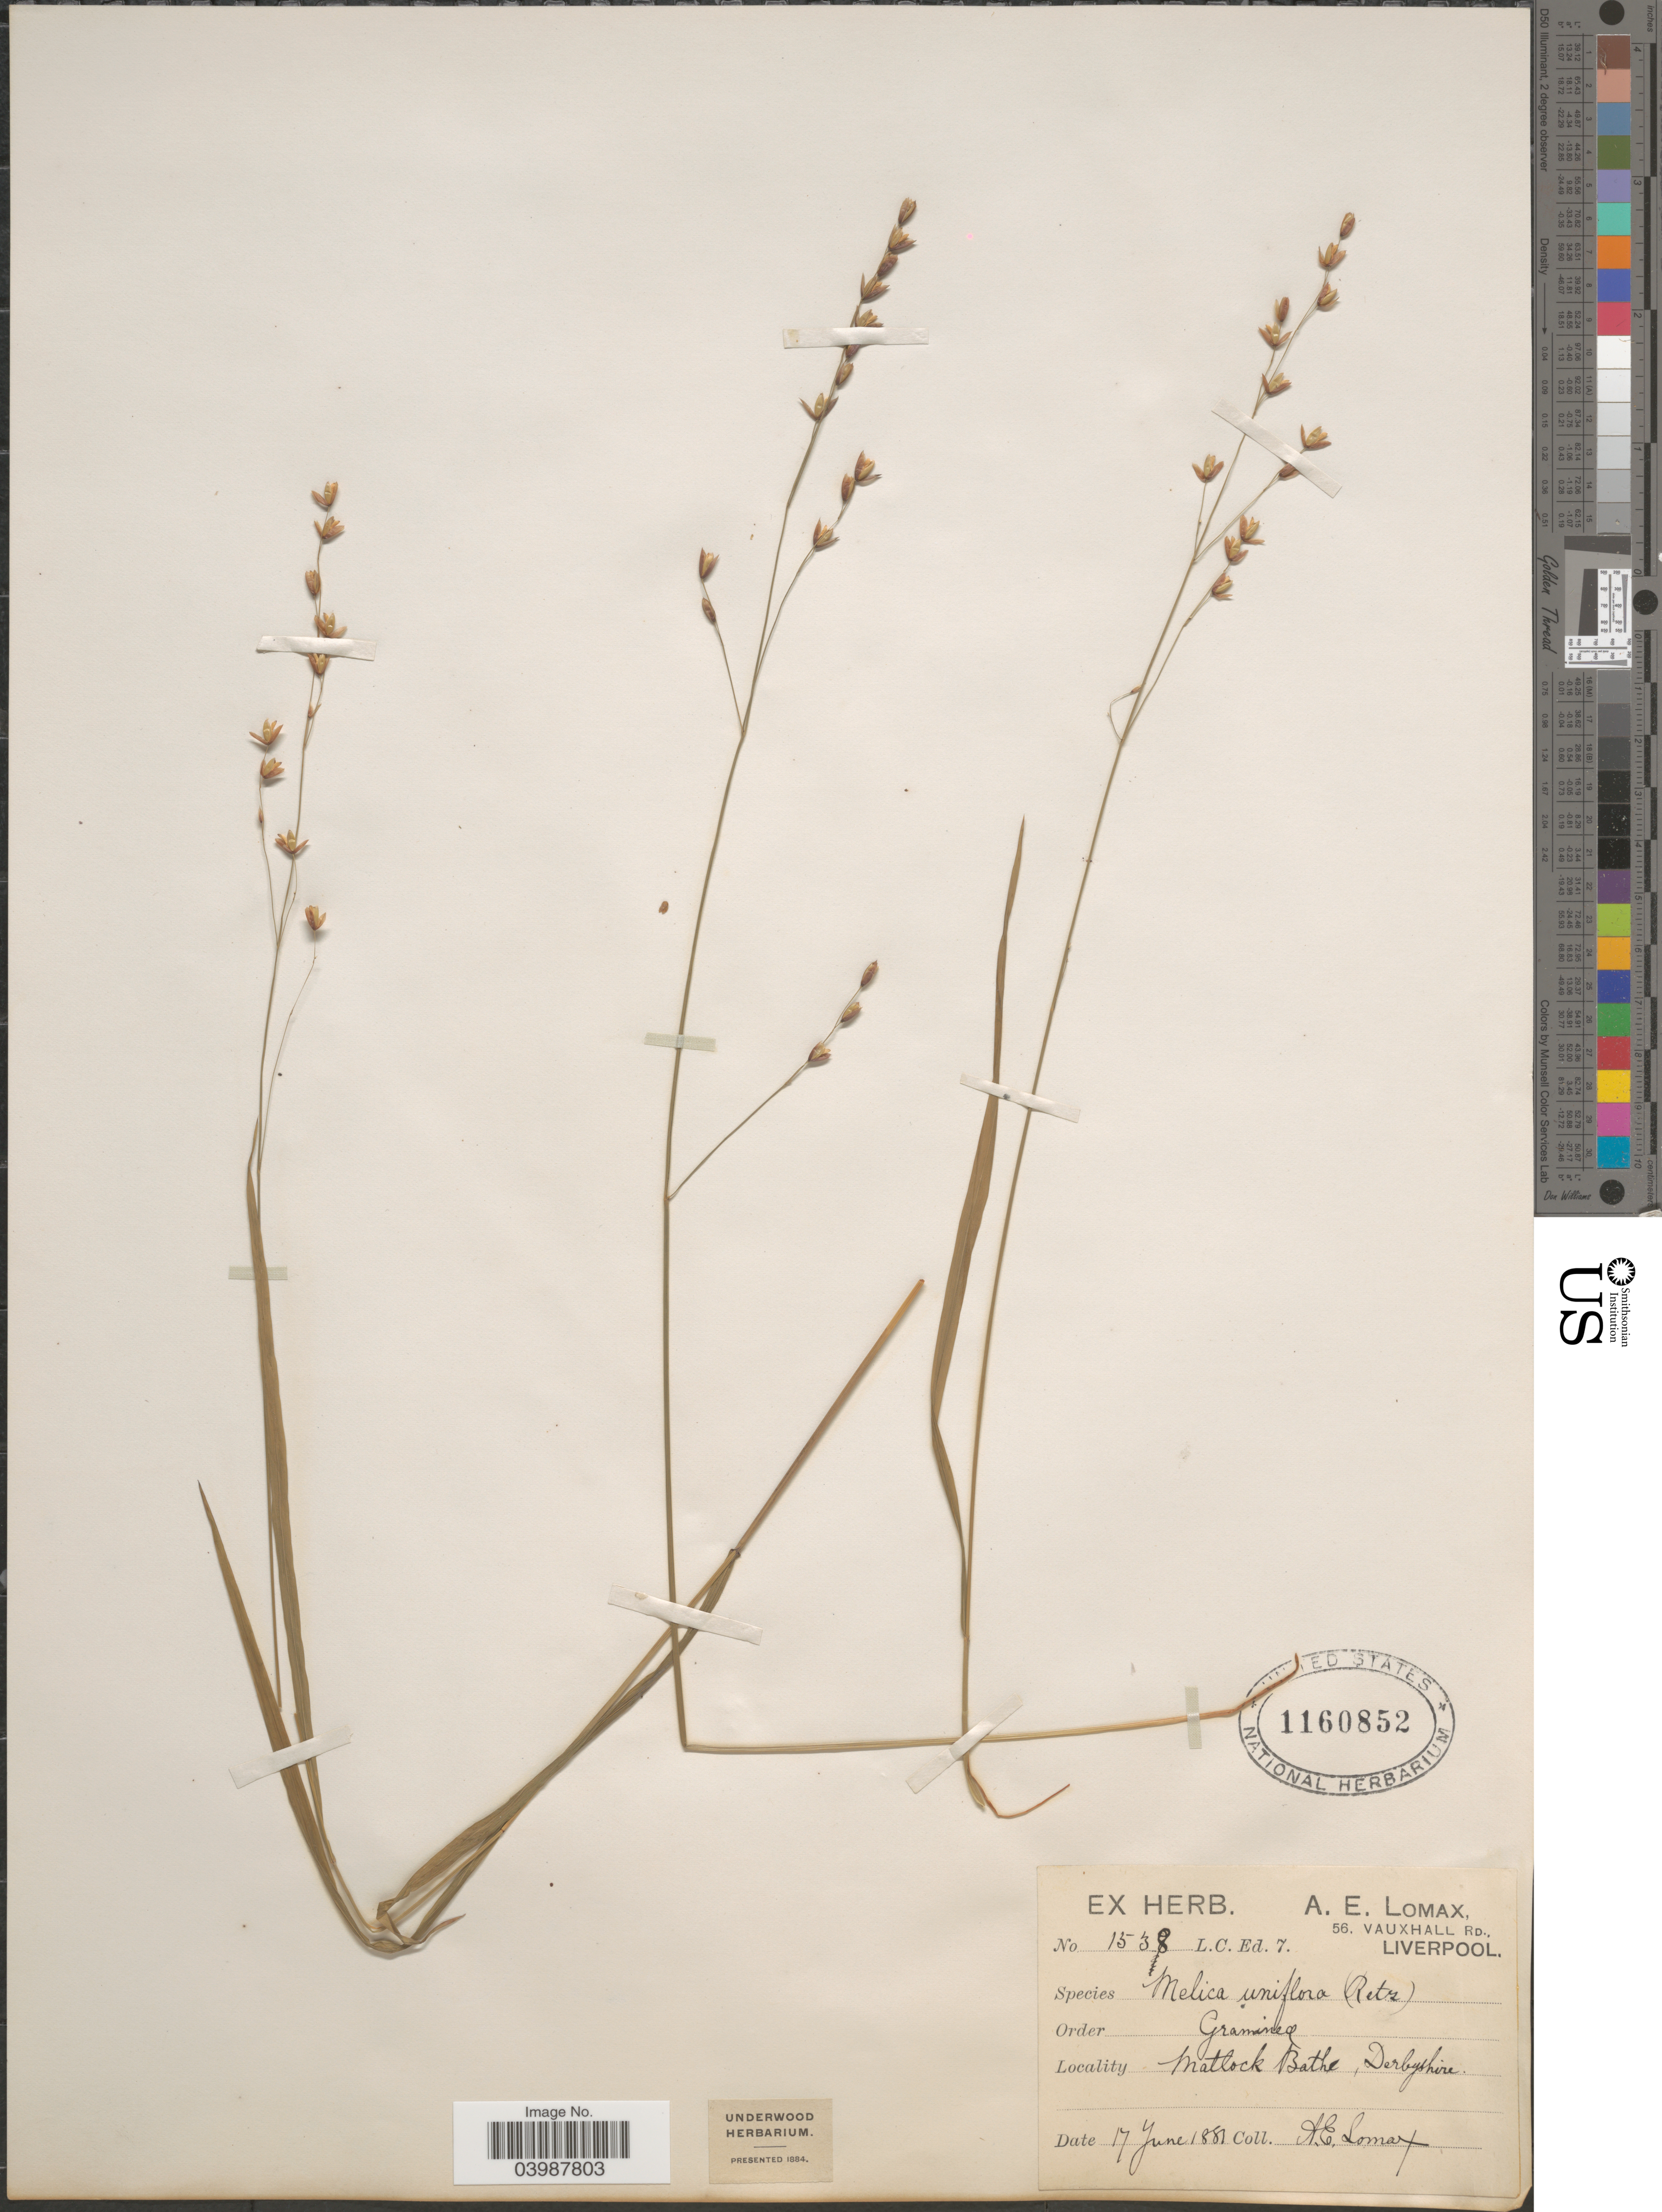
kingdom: Plantae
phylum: Tracheophyta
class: Liliopsida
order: Poales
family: Poaceae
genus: Melica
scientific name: Melica uniflora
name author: Retz.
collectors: A. Lomax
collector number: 1538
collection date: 1881-06-17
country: United Kingdom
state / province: England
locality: Matlock Bathe, Derbyshire.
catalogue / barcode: US 1160852